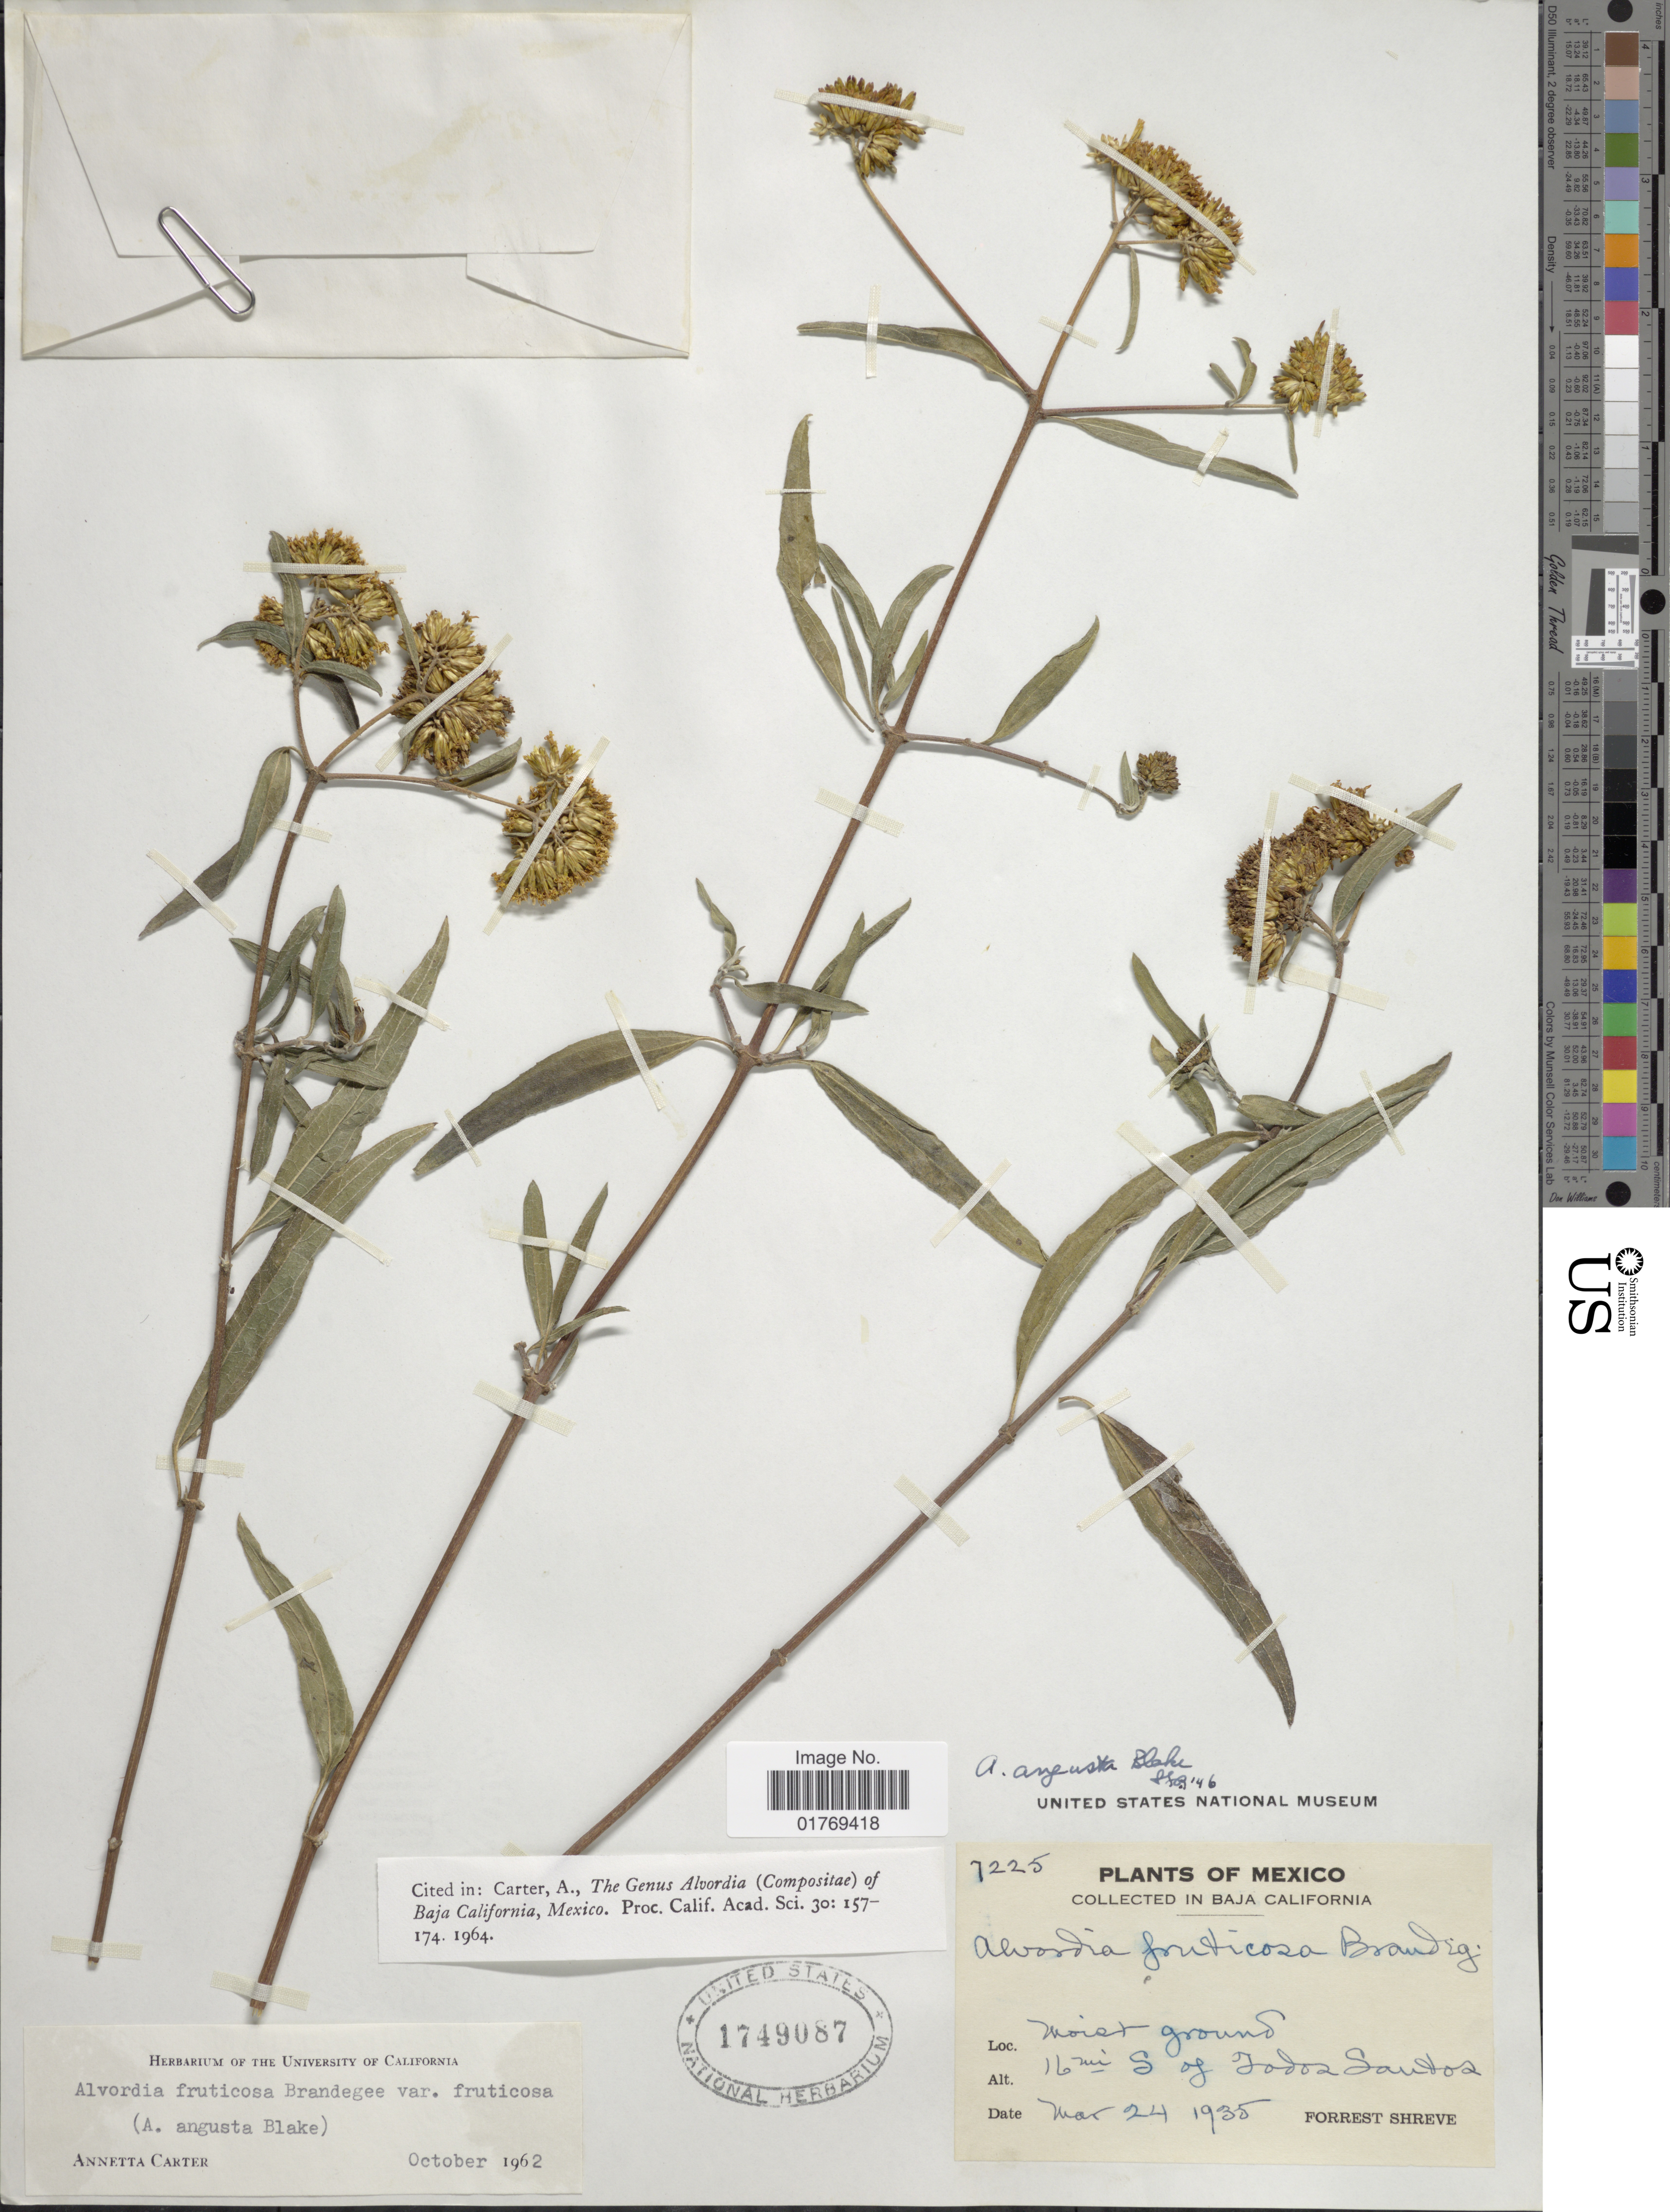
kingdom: Plantae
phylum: Tracheophyta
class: Magnoliopsida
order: Asterales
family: Asteraceae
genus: Alvordia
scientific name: Alvordia fruticosa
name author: Brandegee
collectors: F. Shreve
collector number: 7225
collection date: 1935-03-24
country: Mexico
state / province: Baja California Sur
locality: Moist ground. 16 mi. S of Todos Santos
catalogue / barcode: US 1749087